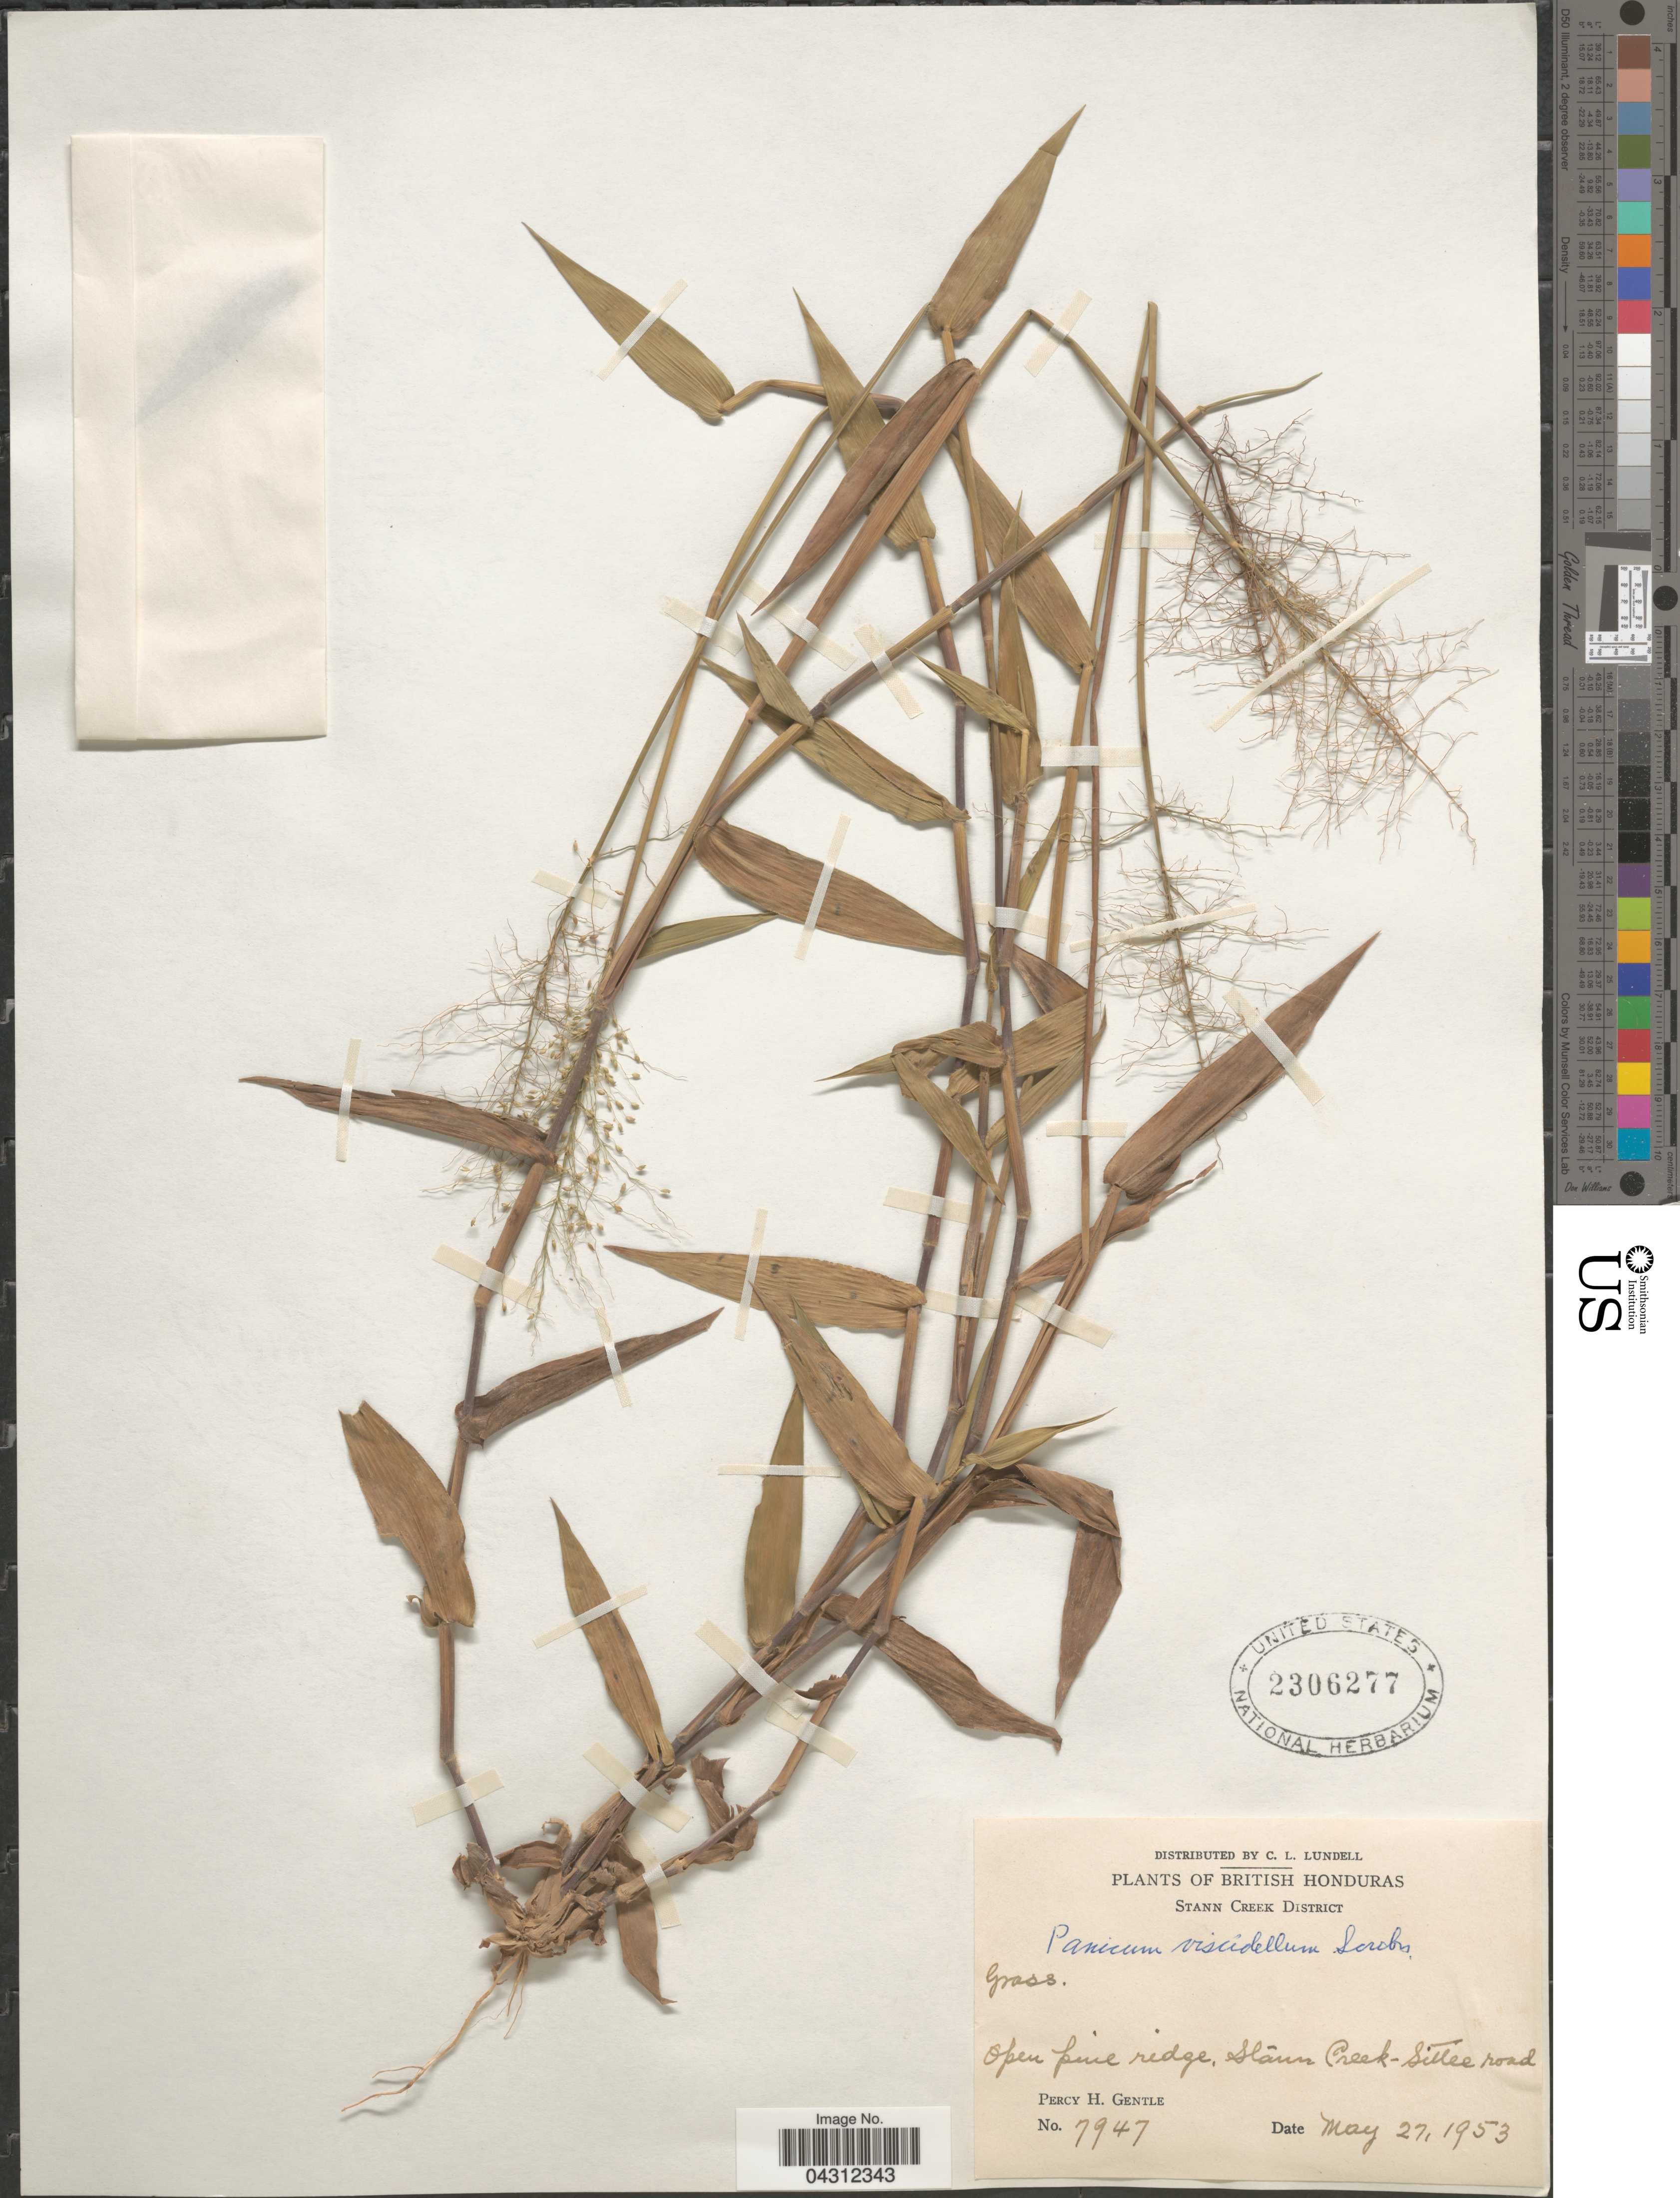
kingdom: Plantae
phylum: Tracheophyta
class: Liliopsida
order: Poales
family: Poaceae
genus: Dichanthelium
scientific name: Dichanthelium viscidellum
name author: (Scribn.) Gould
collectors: P. H. Gentle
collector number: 7947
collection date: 1953-05-27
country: Belize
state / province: Stann Creek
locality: British Honduras. Stann Creek District. Open pine ridge, Stann Creek-Sittee road.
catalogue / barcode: US 2306277